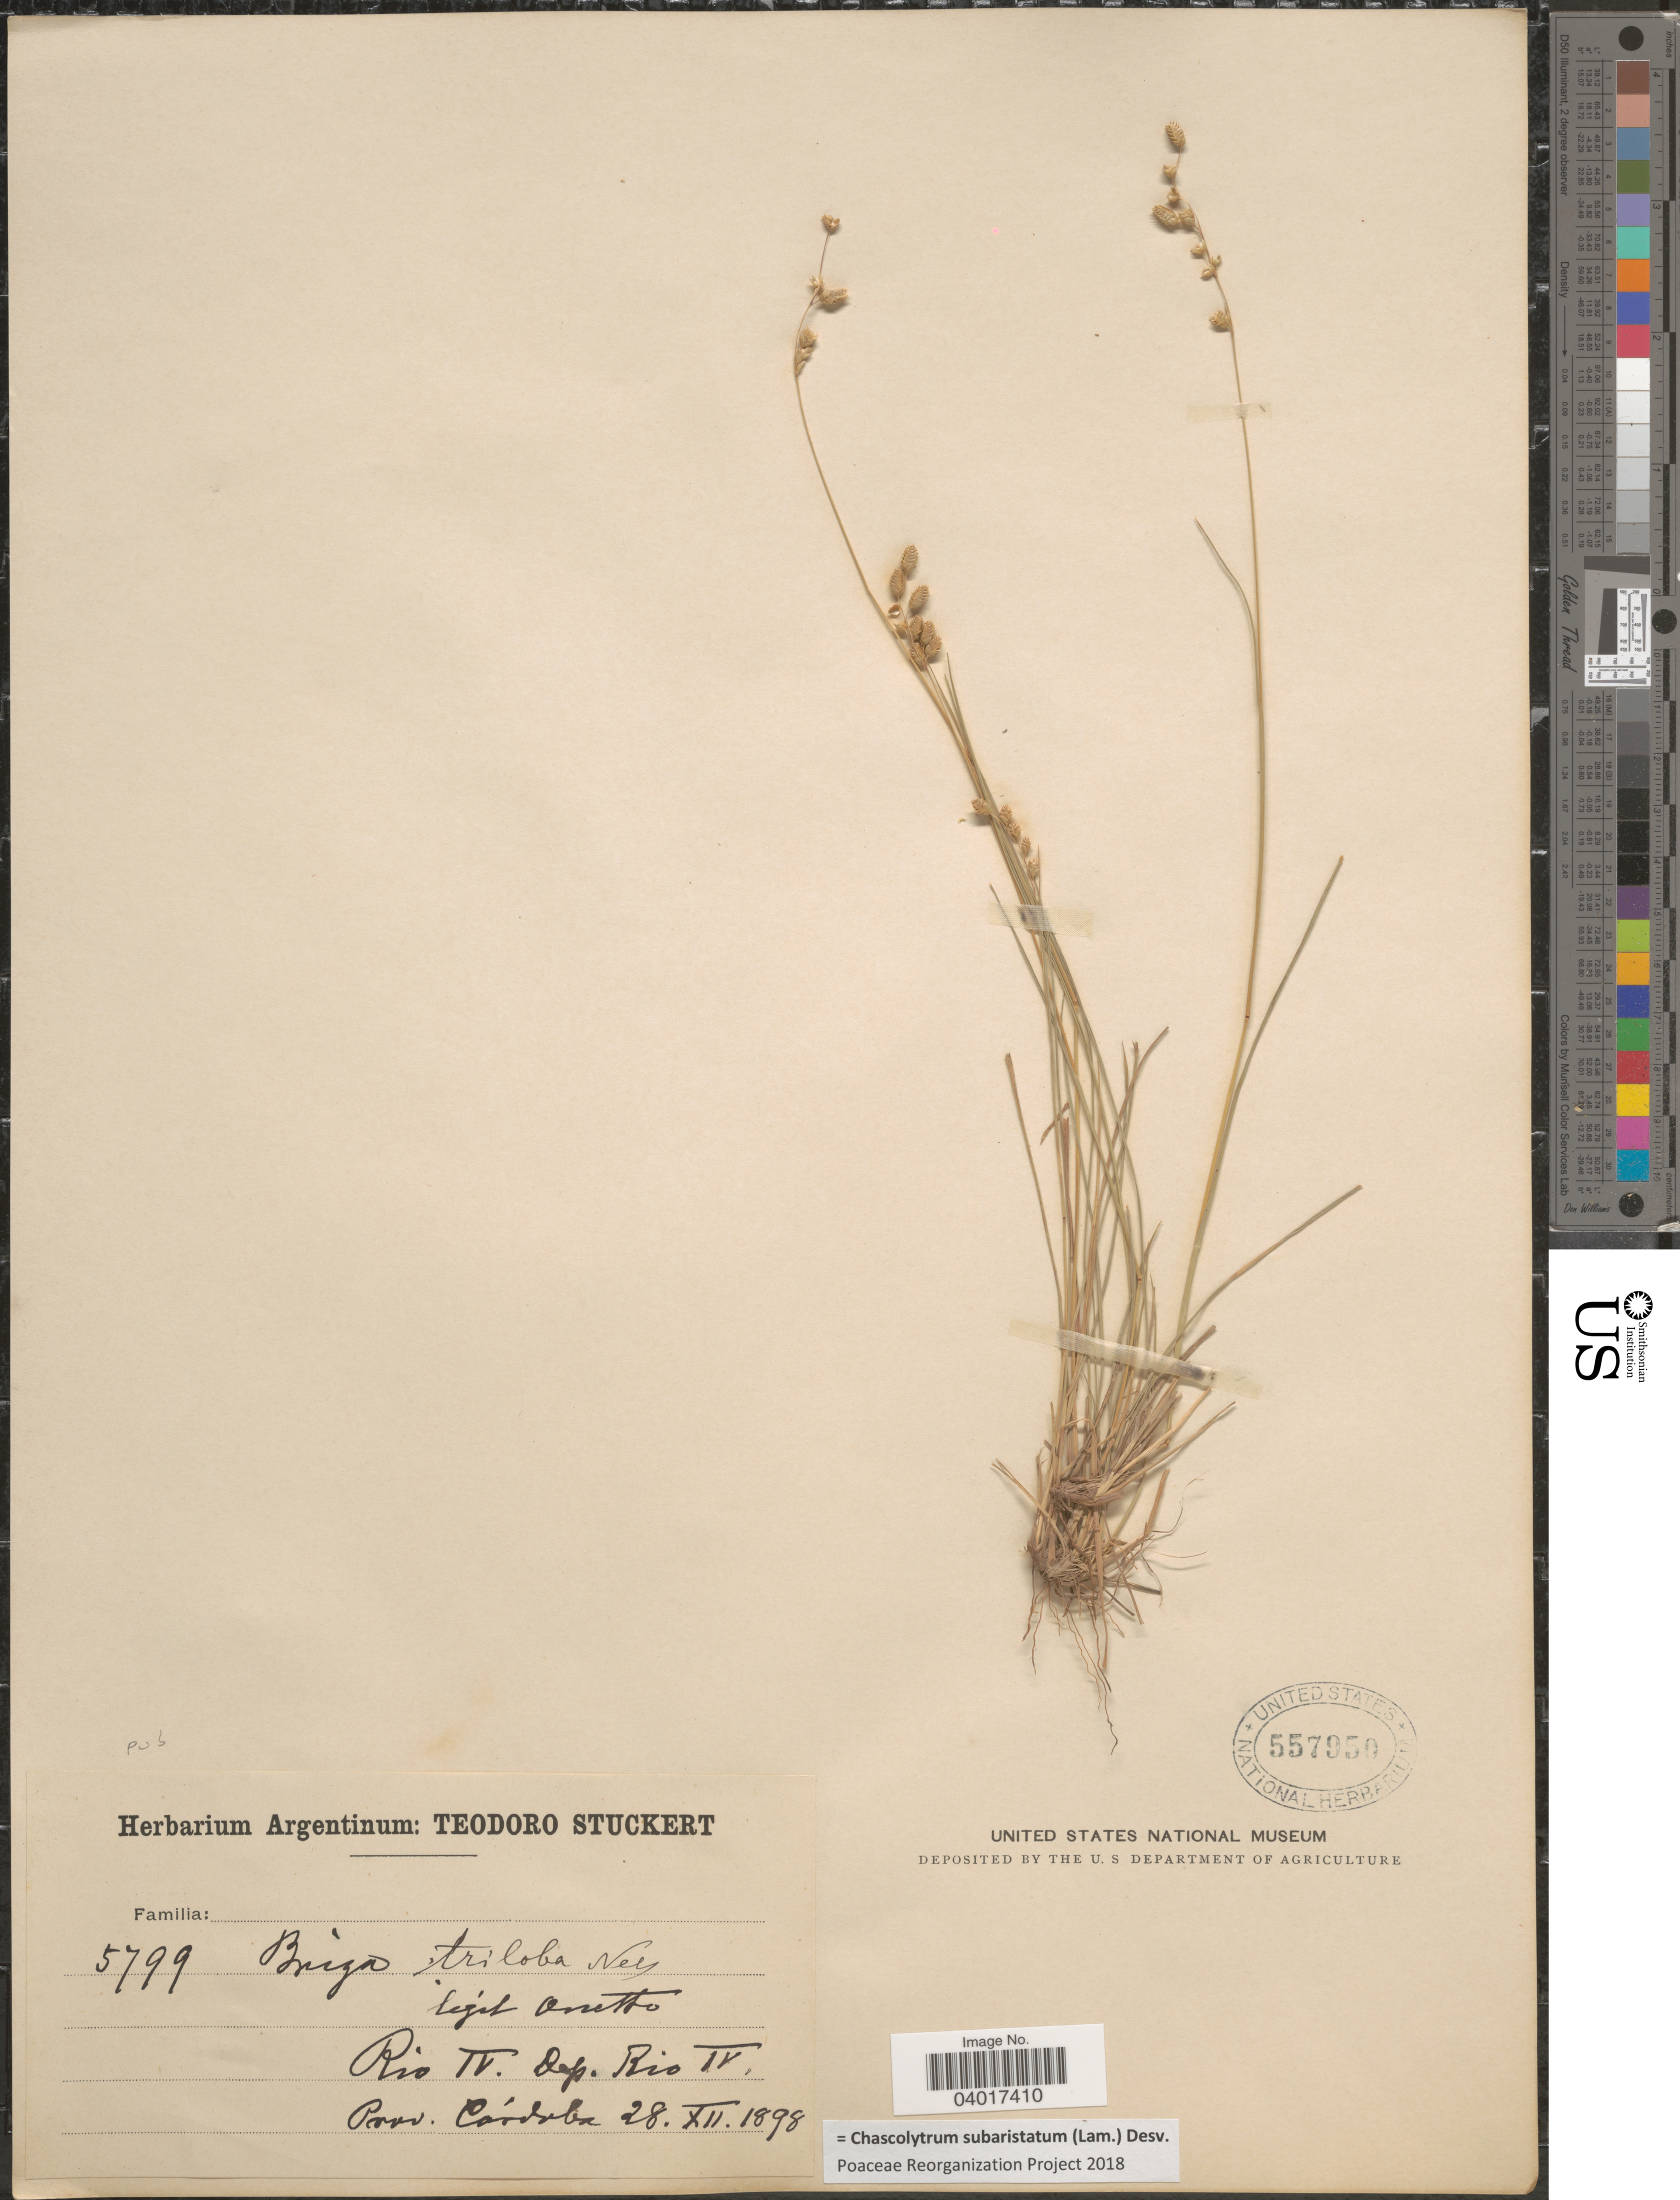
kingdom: Plantae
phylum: Tracheophyta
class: Liliopsida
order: Poales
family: Poaceae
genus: Chascolytrum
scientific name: Chascolytrum subaristatum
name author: (Lam.) Desv.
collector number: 5799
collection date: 1898-12-28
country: Argentina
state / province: Cordoba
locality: Rio IV. Dep. Rio IV.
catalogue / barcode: US 557950